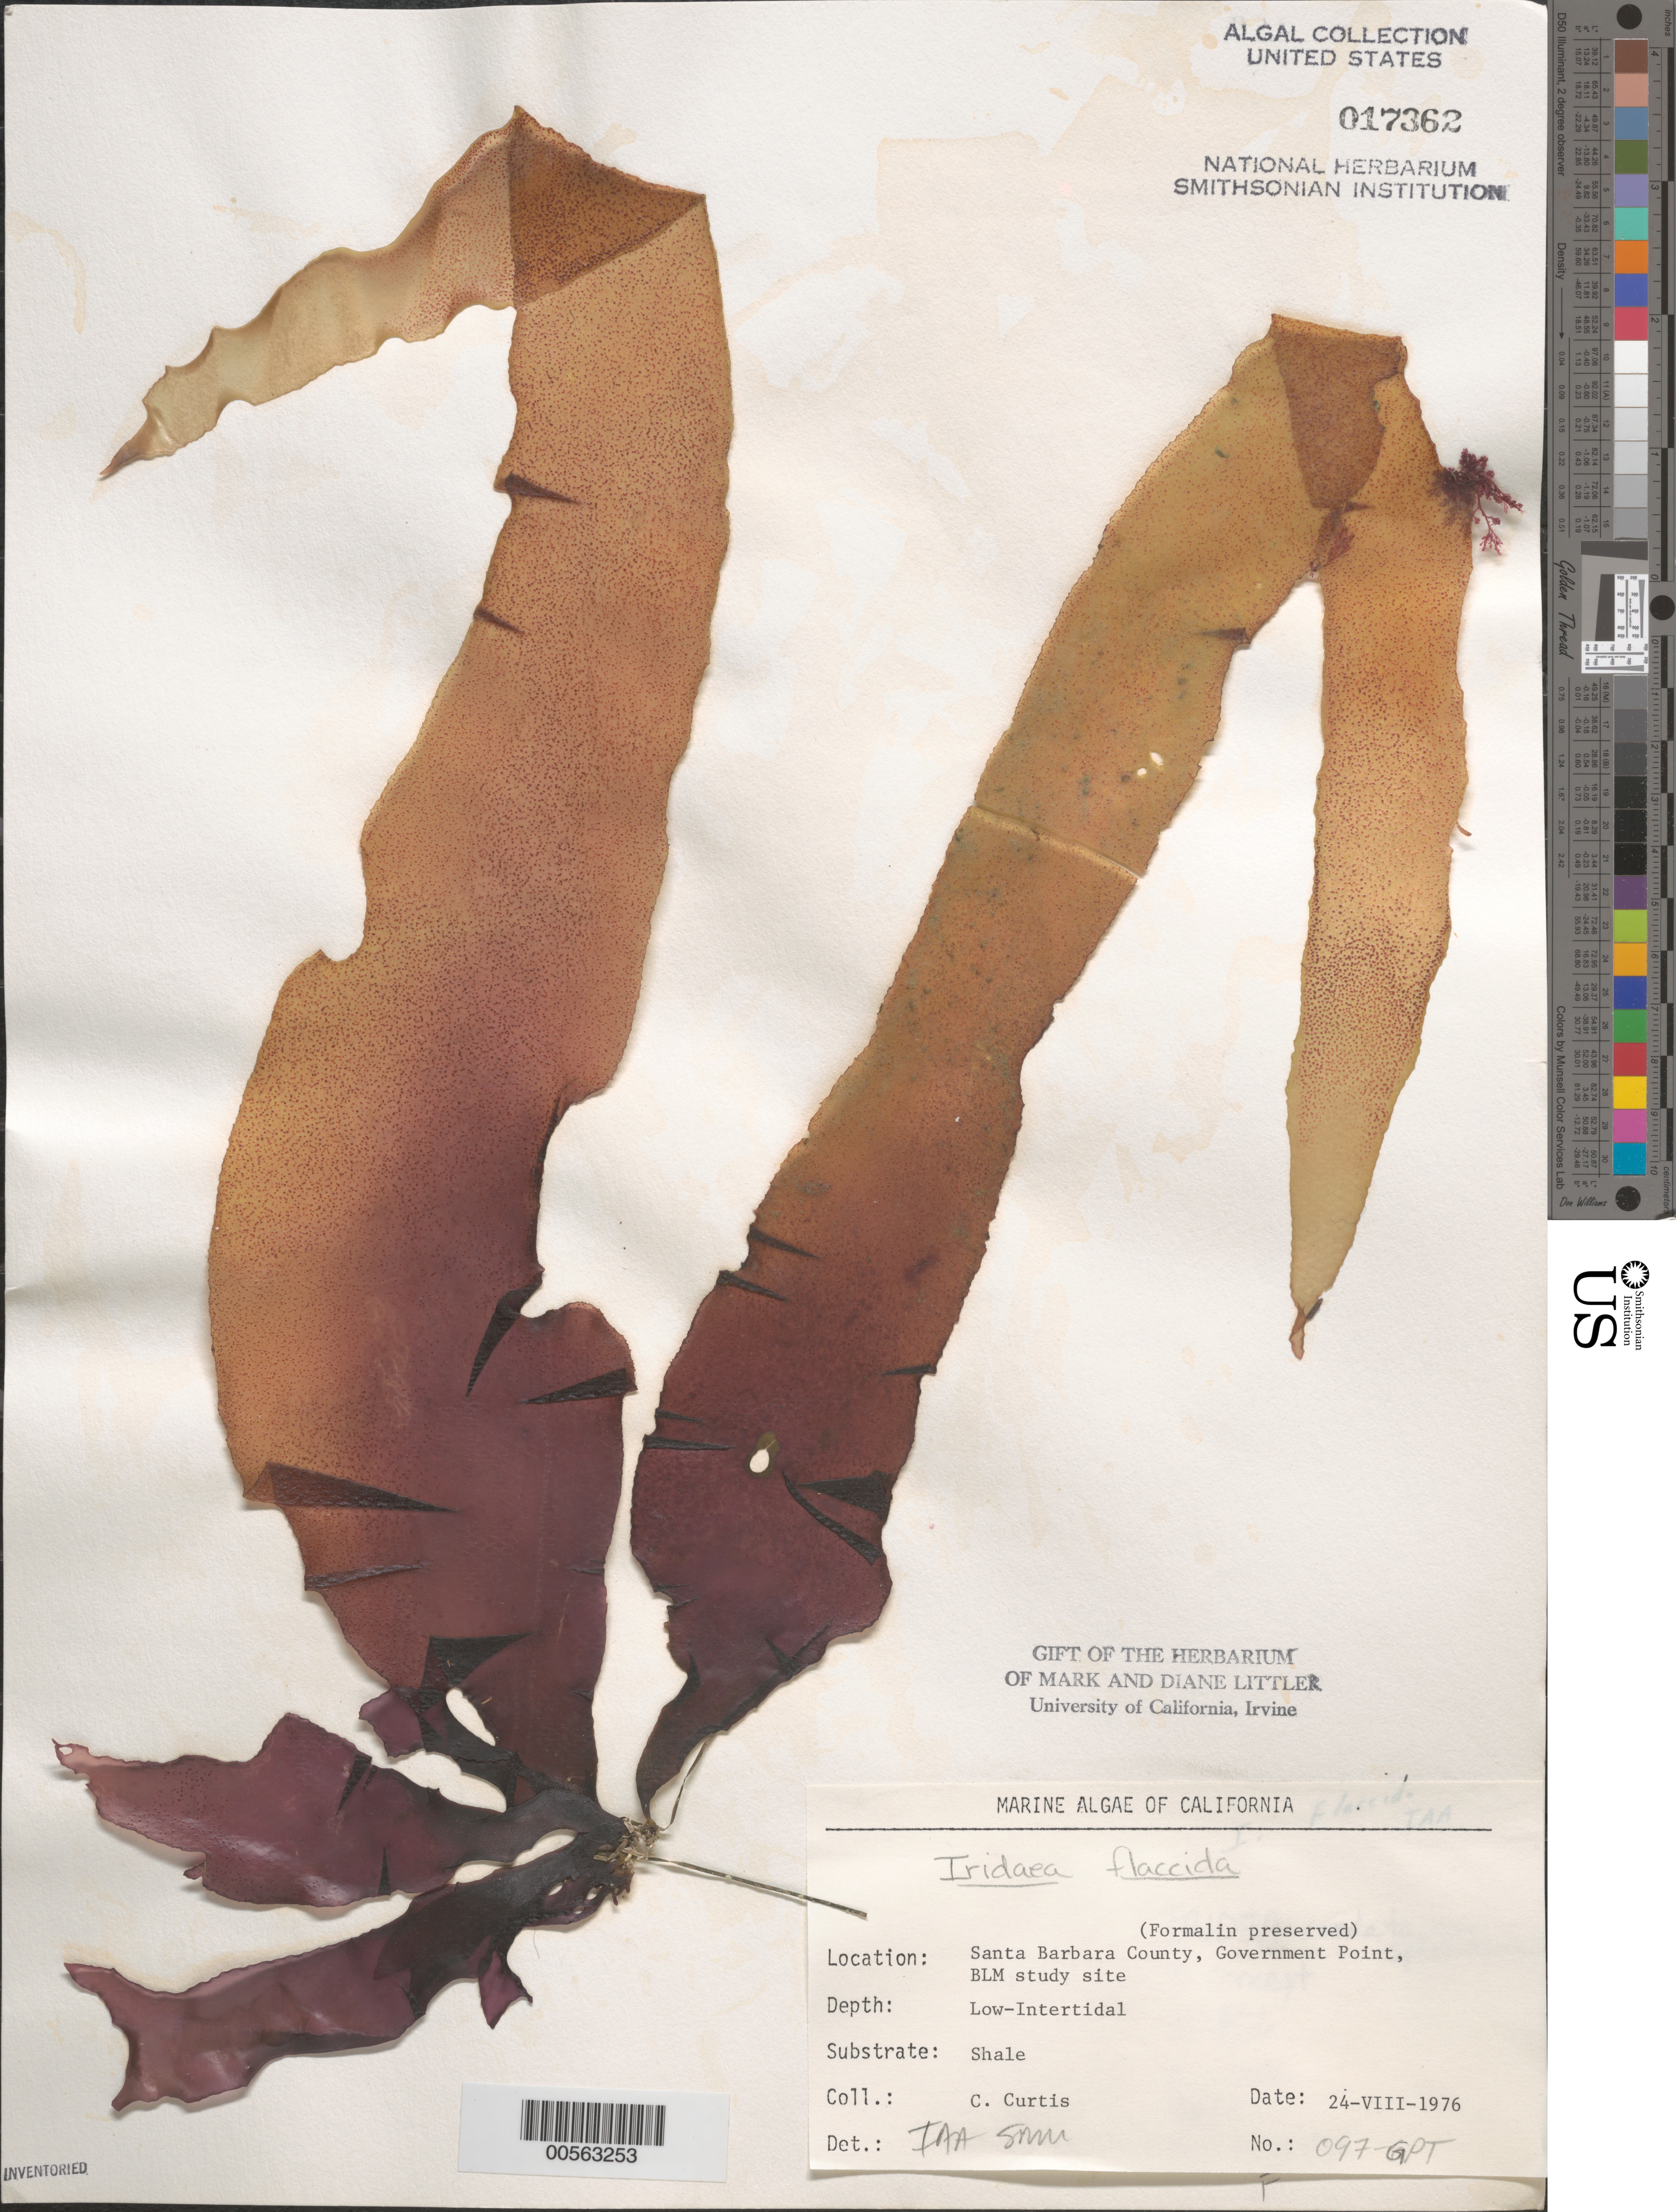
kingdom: Plantae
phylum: Rhodophyta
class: Florideophyceae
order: Gigartinales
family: Gigartinaceae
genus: Mazzaella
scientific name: Mazzaella flaccida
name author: (Setchell & N.L. Gardner) Fredericq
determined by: Algae name updating Project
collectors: C. Curtis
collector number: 097-GPT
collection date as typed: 24 Aug 1976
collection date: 1976-08-24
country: United States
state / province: California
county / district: Santa Barbara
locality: Government Point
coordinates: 34 26'31"N, 120 24'06"W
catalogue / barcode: US 17362